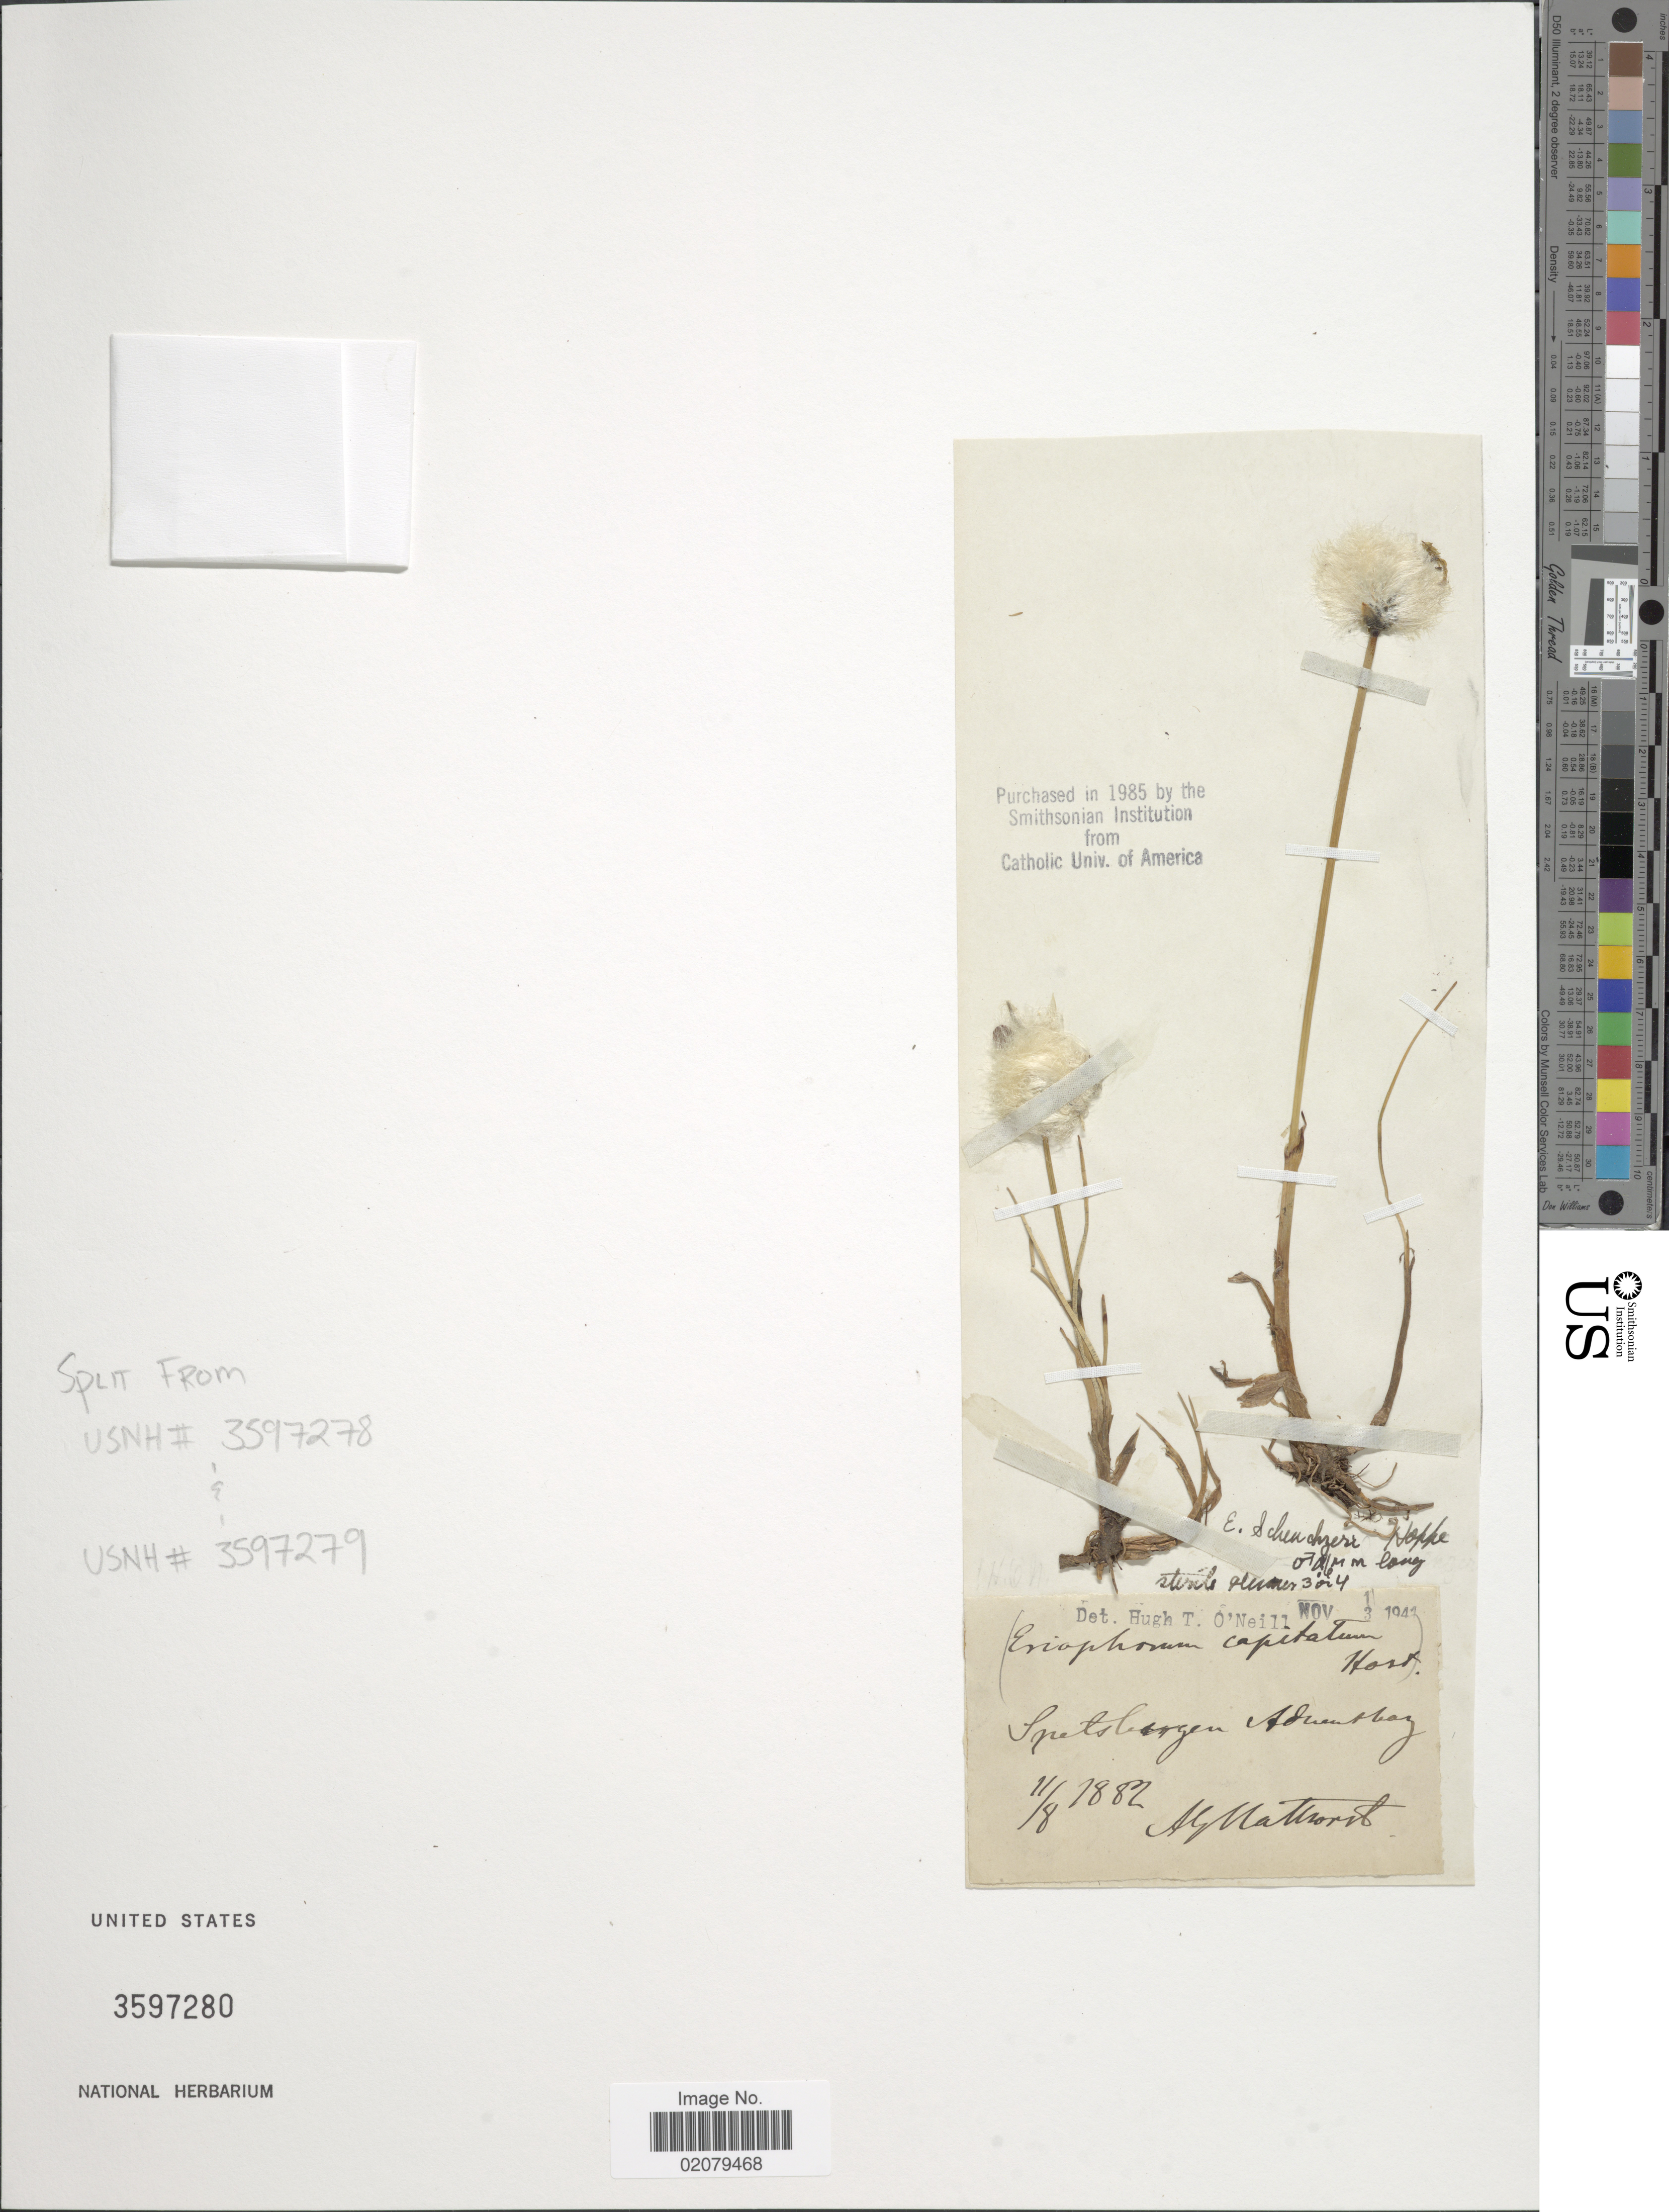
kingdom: Plantae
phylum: Tracheophyta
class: Liliopsida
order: Poales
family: Cyperaceae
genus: Eriophorum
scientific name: Eriophorum scheuchzeri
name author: Hoppe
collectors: A. Nathorst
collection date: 1882-08-11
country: Norway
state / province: Svalbard and Jan Mayen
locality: Spetsbergen, Adventbay.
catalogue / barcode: US 3597280